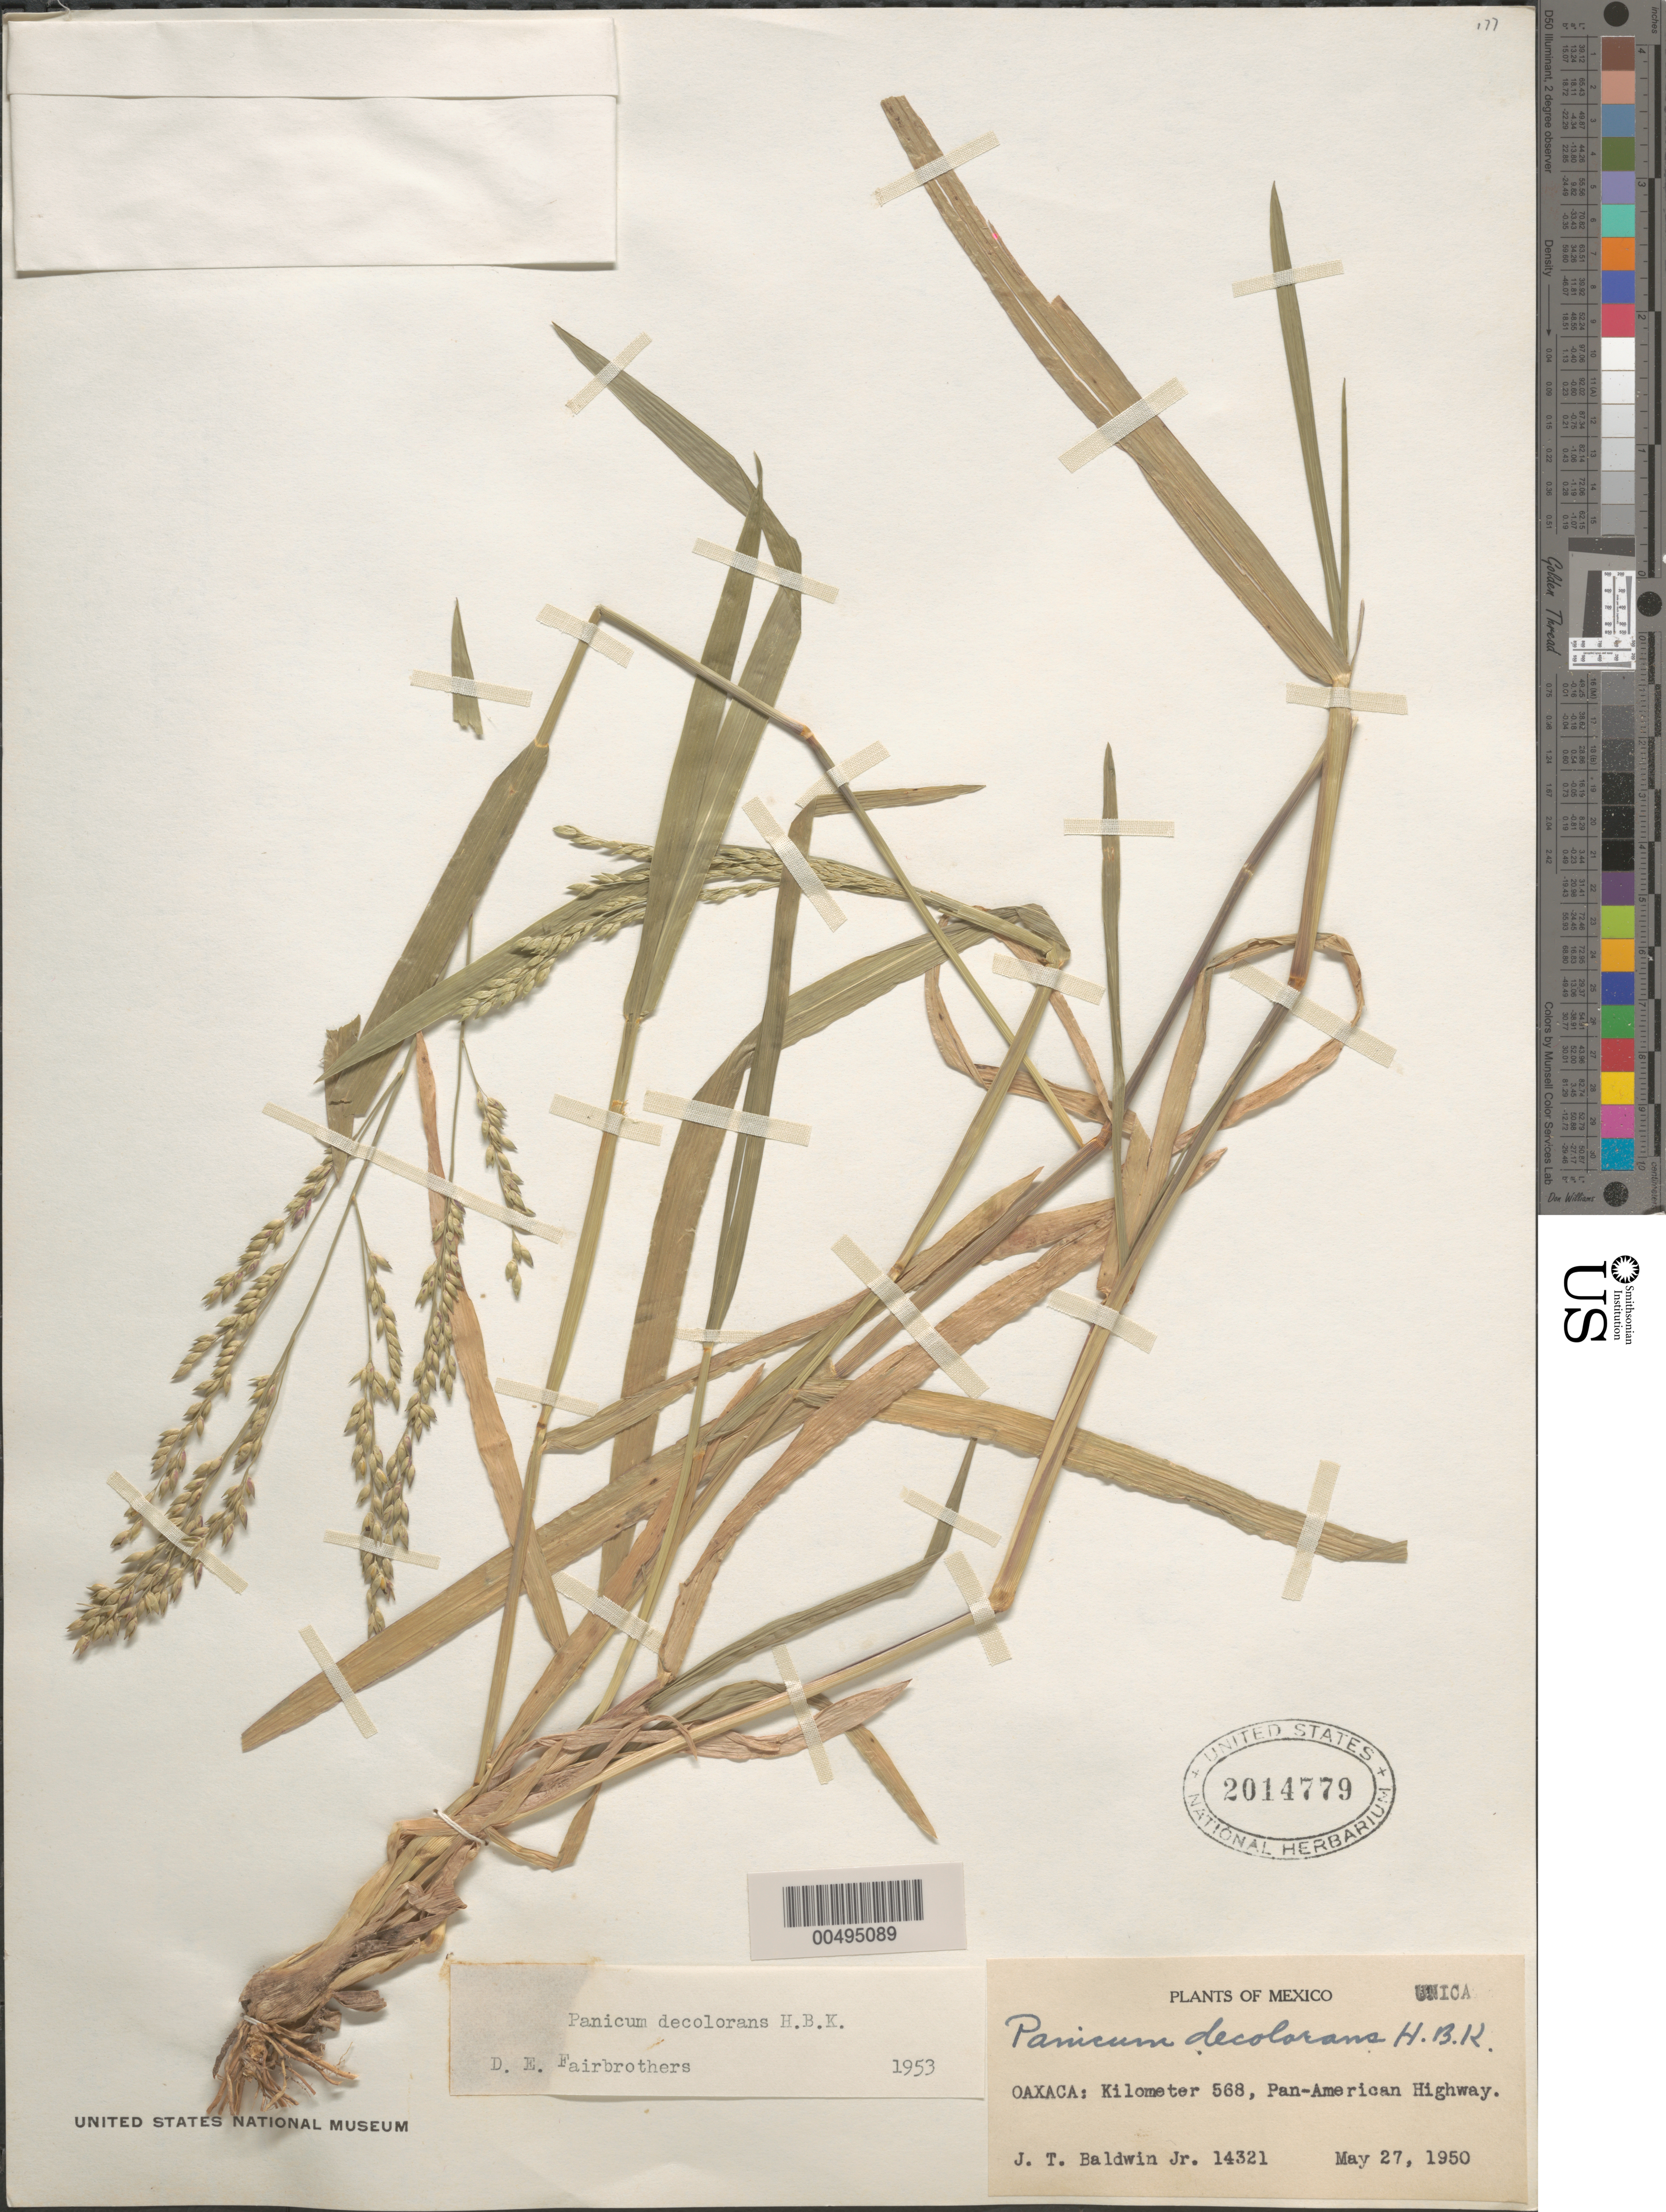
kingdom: Plantae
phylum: Tracheophyta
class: Liliopsida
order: Poales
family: Poaceae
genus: Panicum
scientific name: Panicum decolorans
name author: Kunth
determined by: Fairbrothers, D. E.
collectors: J. T. Baldwin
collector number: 14321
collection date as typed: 27 May 1950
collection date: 1950-05-27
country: Mexico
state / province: Oaxaca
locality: Km 568, Pan-American Hwy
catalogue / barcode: US 2014779